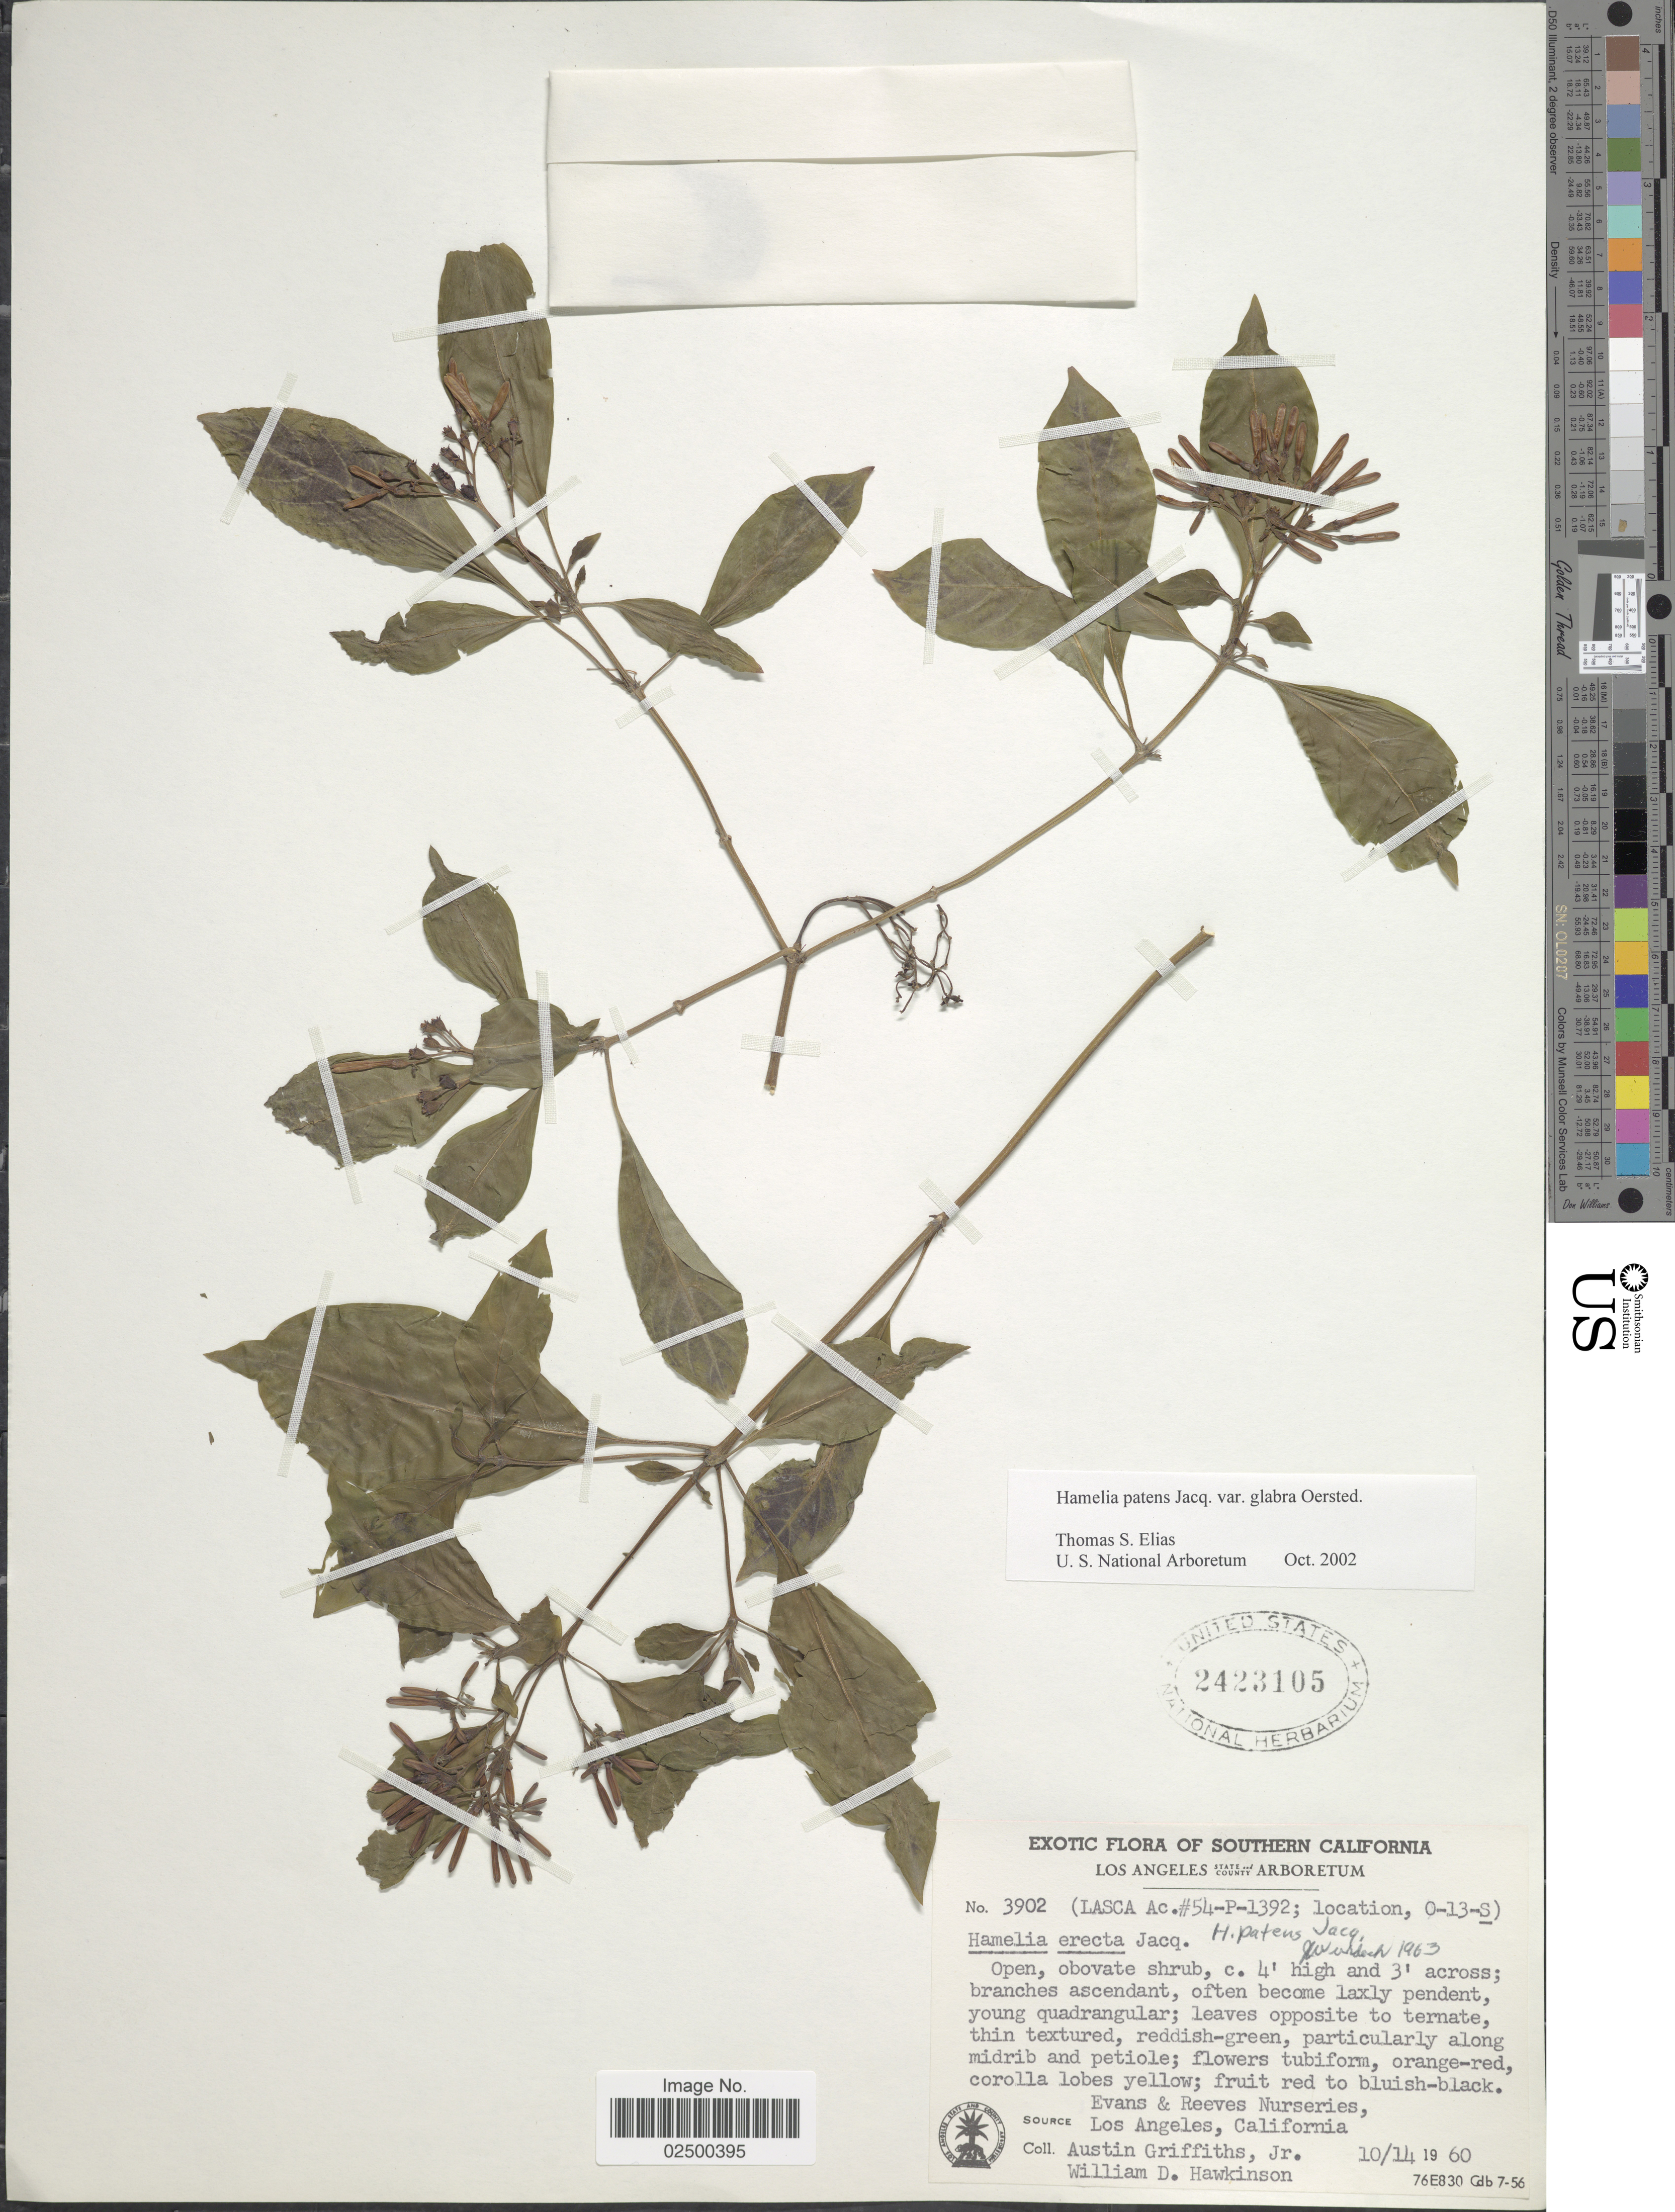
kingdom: Plantae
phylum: Tracheophyta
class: Magnoliopsida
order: Gentianales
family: Rubiaceae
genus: Hamelia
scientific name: Hamelia patens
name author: Jacq.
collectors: A. Griffiths & W. Hawkinson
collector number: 3902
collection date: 1960-10-14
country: United States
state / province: California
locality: Los Angles, California, Southern California, Evans & Reeves Nurseries (Lasca Ac.#54-P-1392; location 0-13-S)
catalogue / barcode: US 2423105